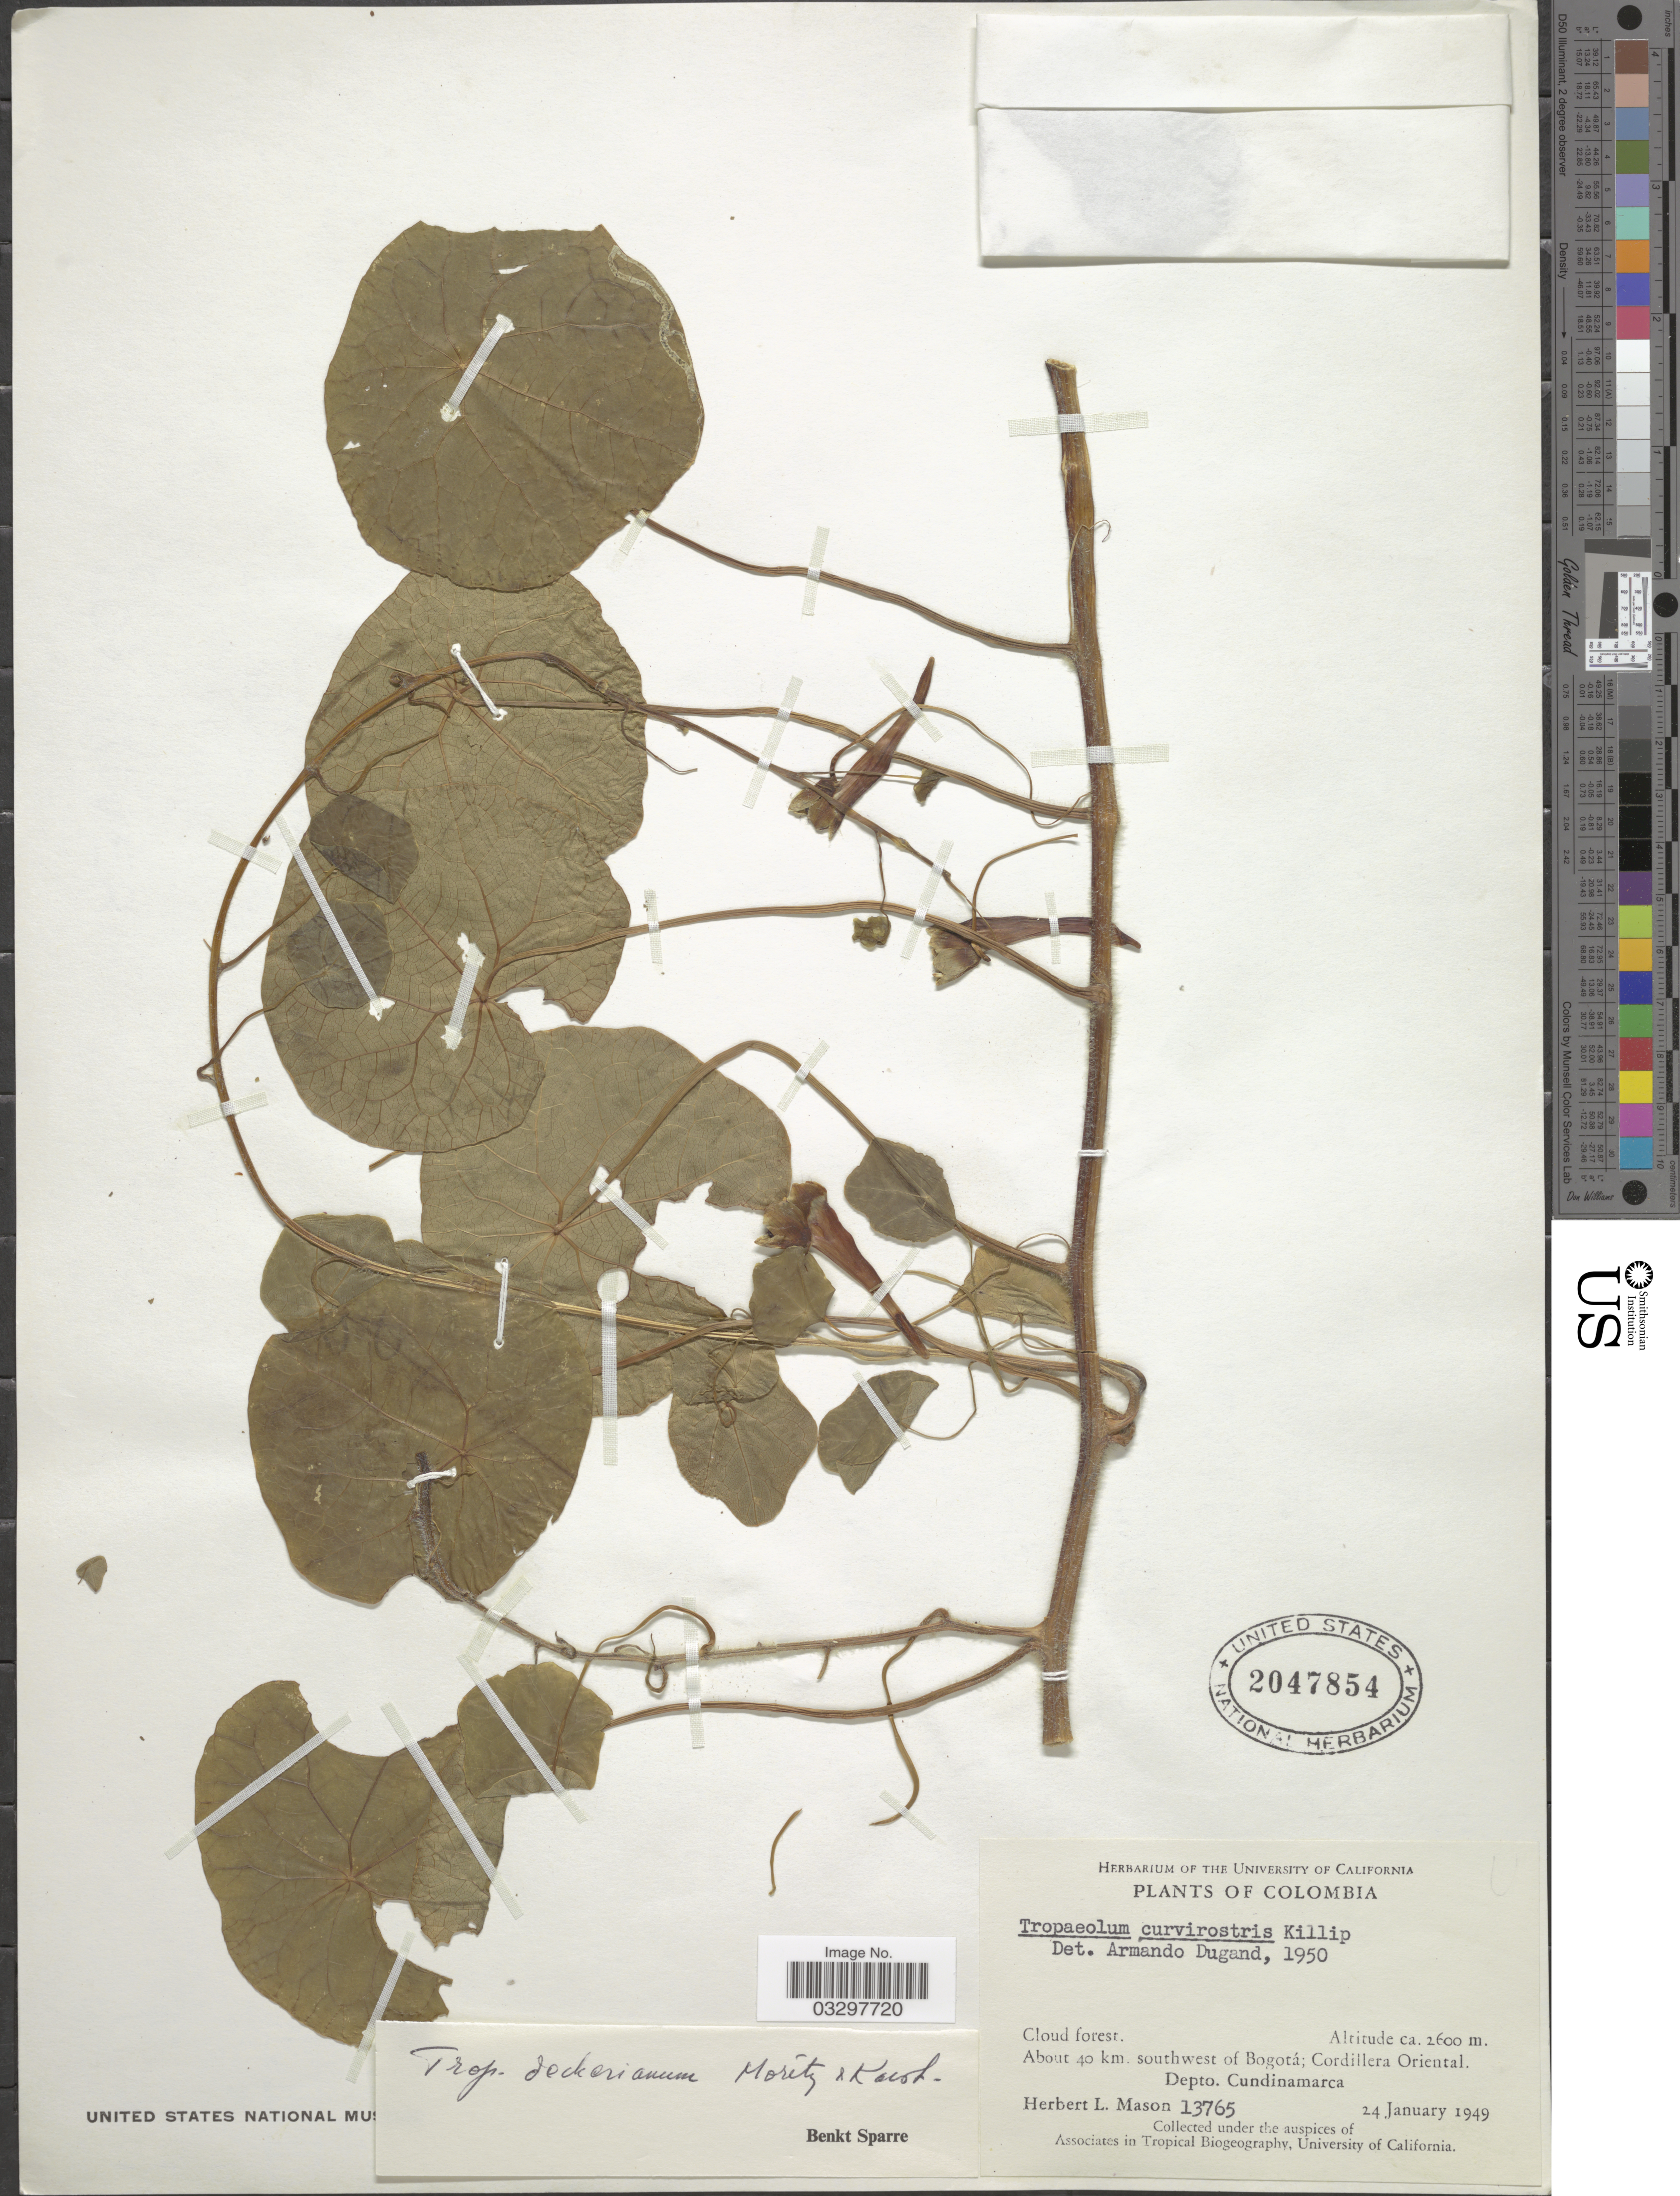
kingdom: Plantae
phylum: Tracheophyta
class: Magnoliopsida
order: Brassicales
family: Tropaeolaceae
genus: Tropaeolum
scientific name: Tropaeolum deckerianum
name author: Moritz & H. Karst.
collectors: H. L. Mason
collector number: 13765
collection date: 1949-01-24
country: Colombia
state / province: Cundinamarca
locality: About 40 km. southwest of Bogotá. Cordillera Oriental. Depto. Cundinamarca.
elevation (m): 2600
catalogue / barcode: US 2047854